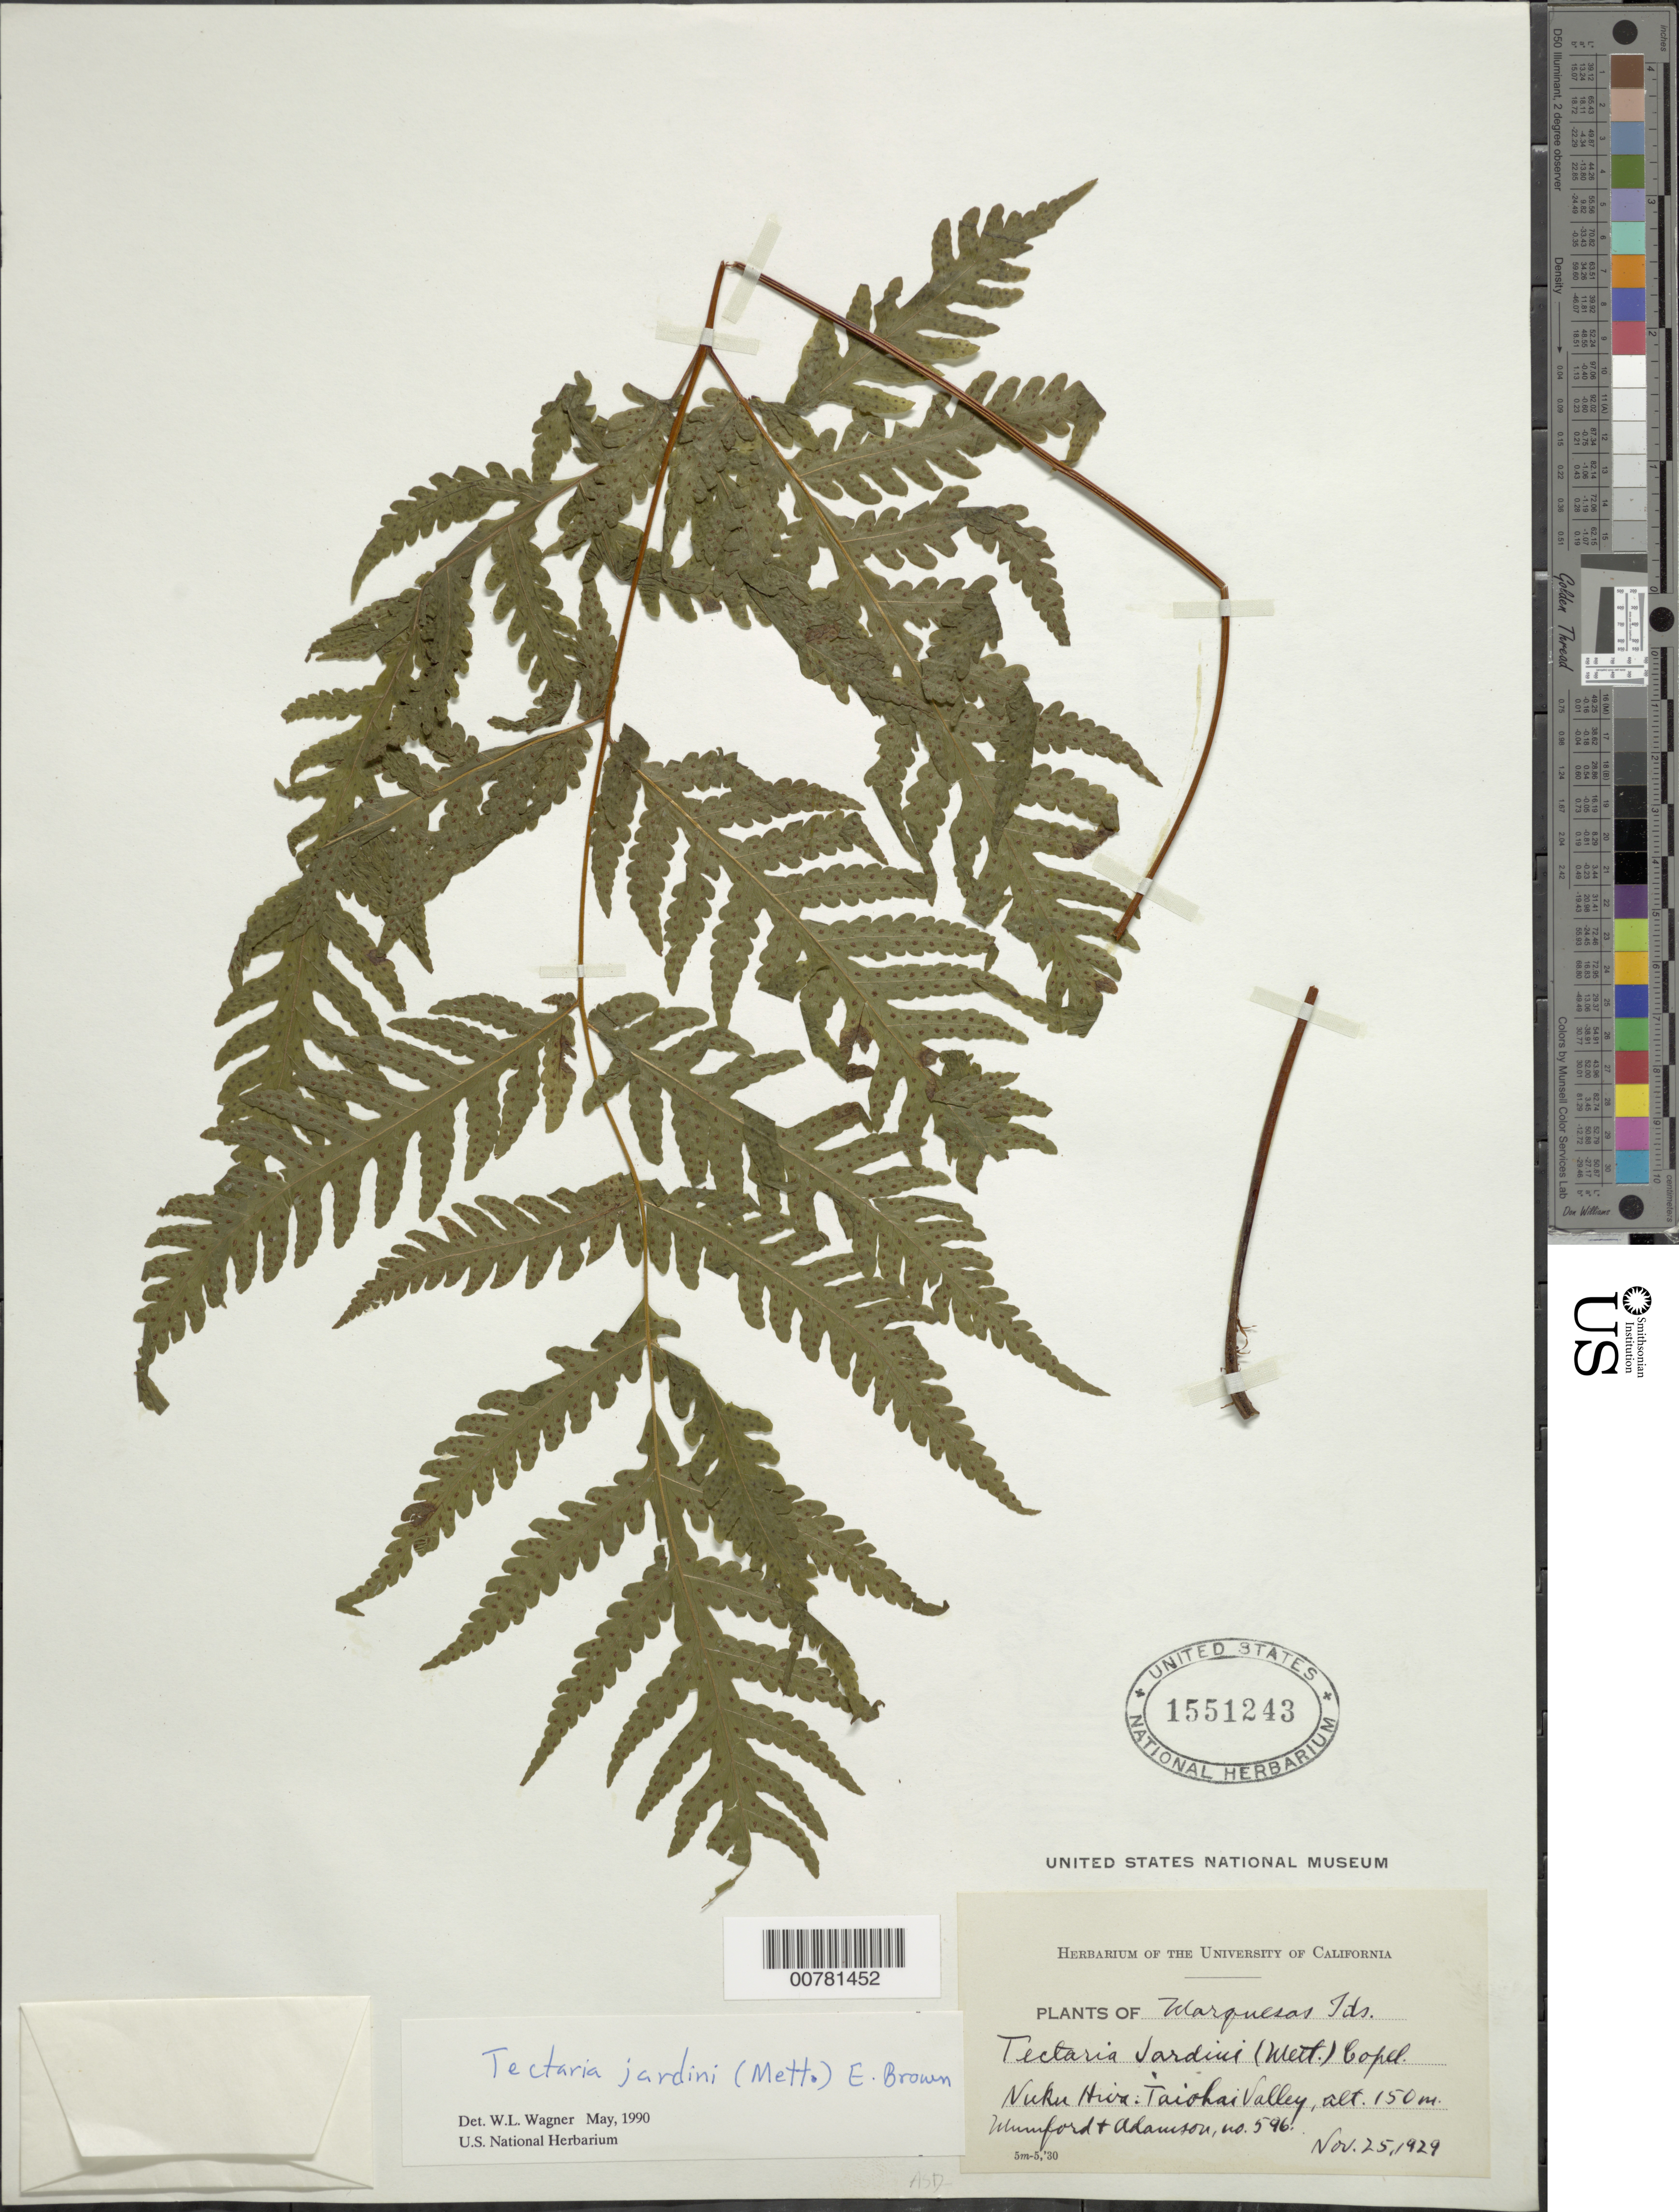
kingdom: Plantae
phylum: Tracheophyta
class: Polypodiopsida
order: Polypodiales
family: Tectariaceae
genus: Tectaria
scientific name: Tectaria jardinii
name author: (Mett. ex Kuhn) E.D. Br.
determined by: Wagner, W. L., (BOT), Smithsonian Institution - National Museum of Natural History (UNITED STATES)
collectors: E. P. Mumford & A. M. Adamson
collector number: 596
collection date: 1929-11-25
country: French Polynesia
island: Nuku Hiva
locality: Taiohae Valley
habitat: Damp place in forest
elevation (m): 150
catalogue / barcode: US 1551243